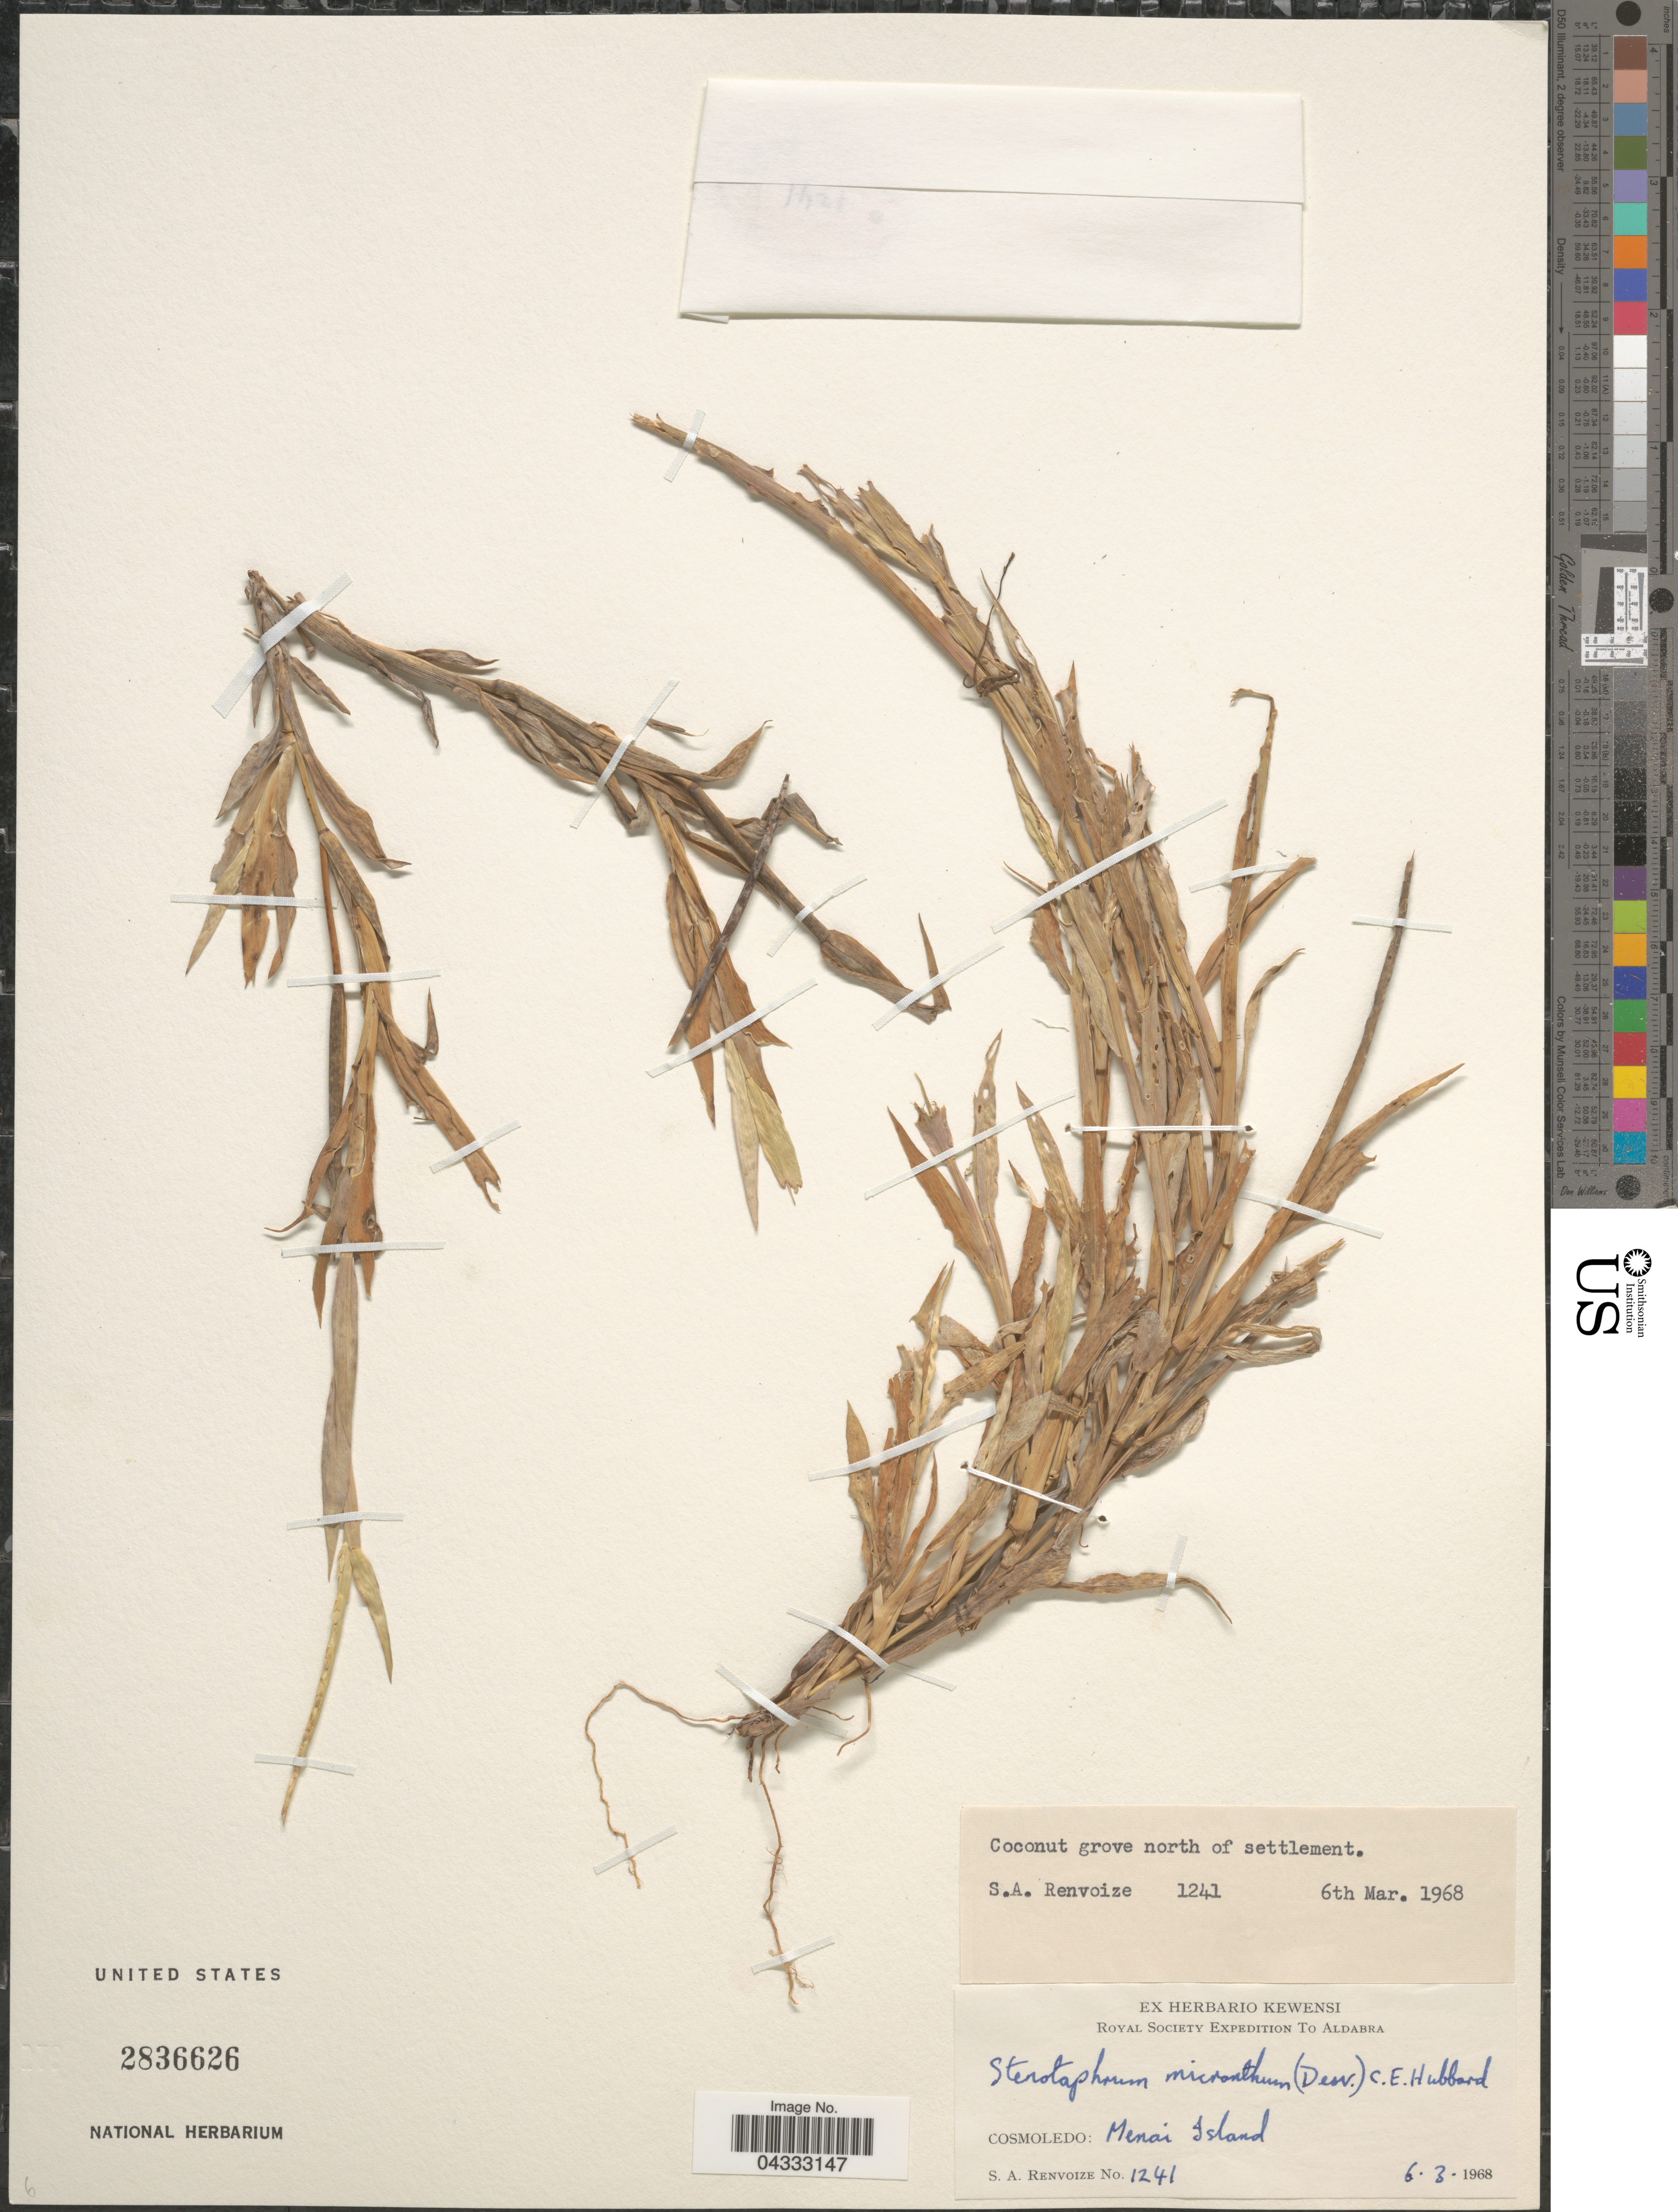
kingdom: Plantae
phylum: Tracheophyta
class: Liliopsida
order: Poales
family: Poaceae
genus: Stenotaphrum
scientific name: Stenotaphrum micranthum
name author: (Desv.) C.E. Hubb.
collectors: S. A. Renvoize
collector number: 1241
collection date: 1968-03-06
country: Seychelles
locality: Coconut grove north of settlement. Royal Society Expedition to Aldabra. Cosmoledo: Menai Island.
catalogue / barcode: US 2836626